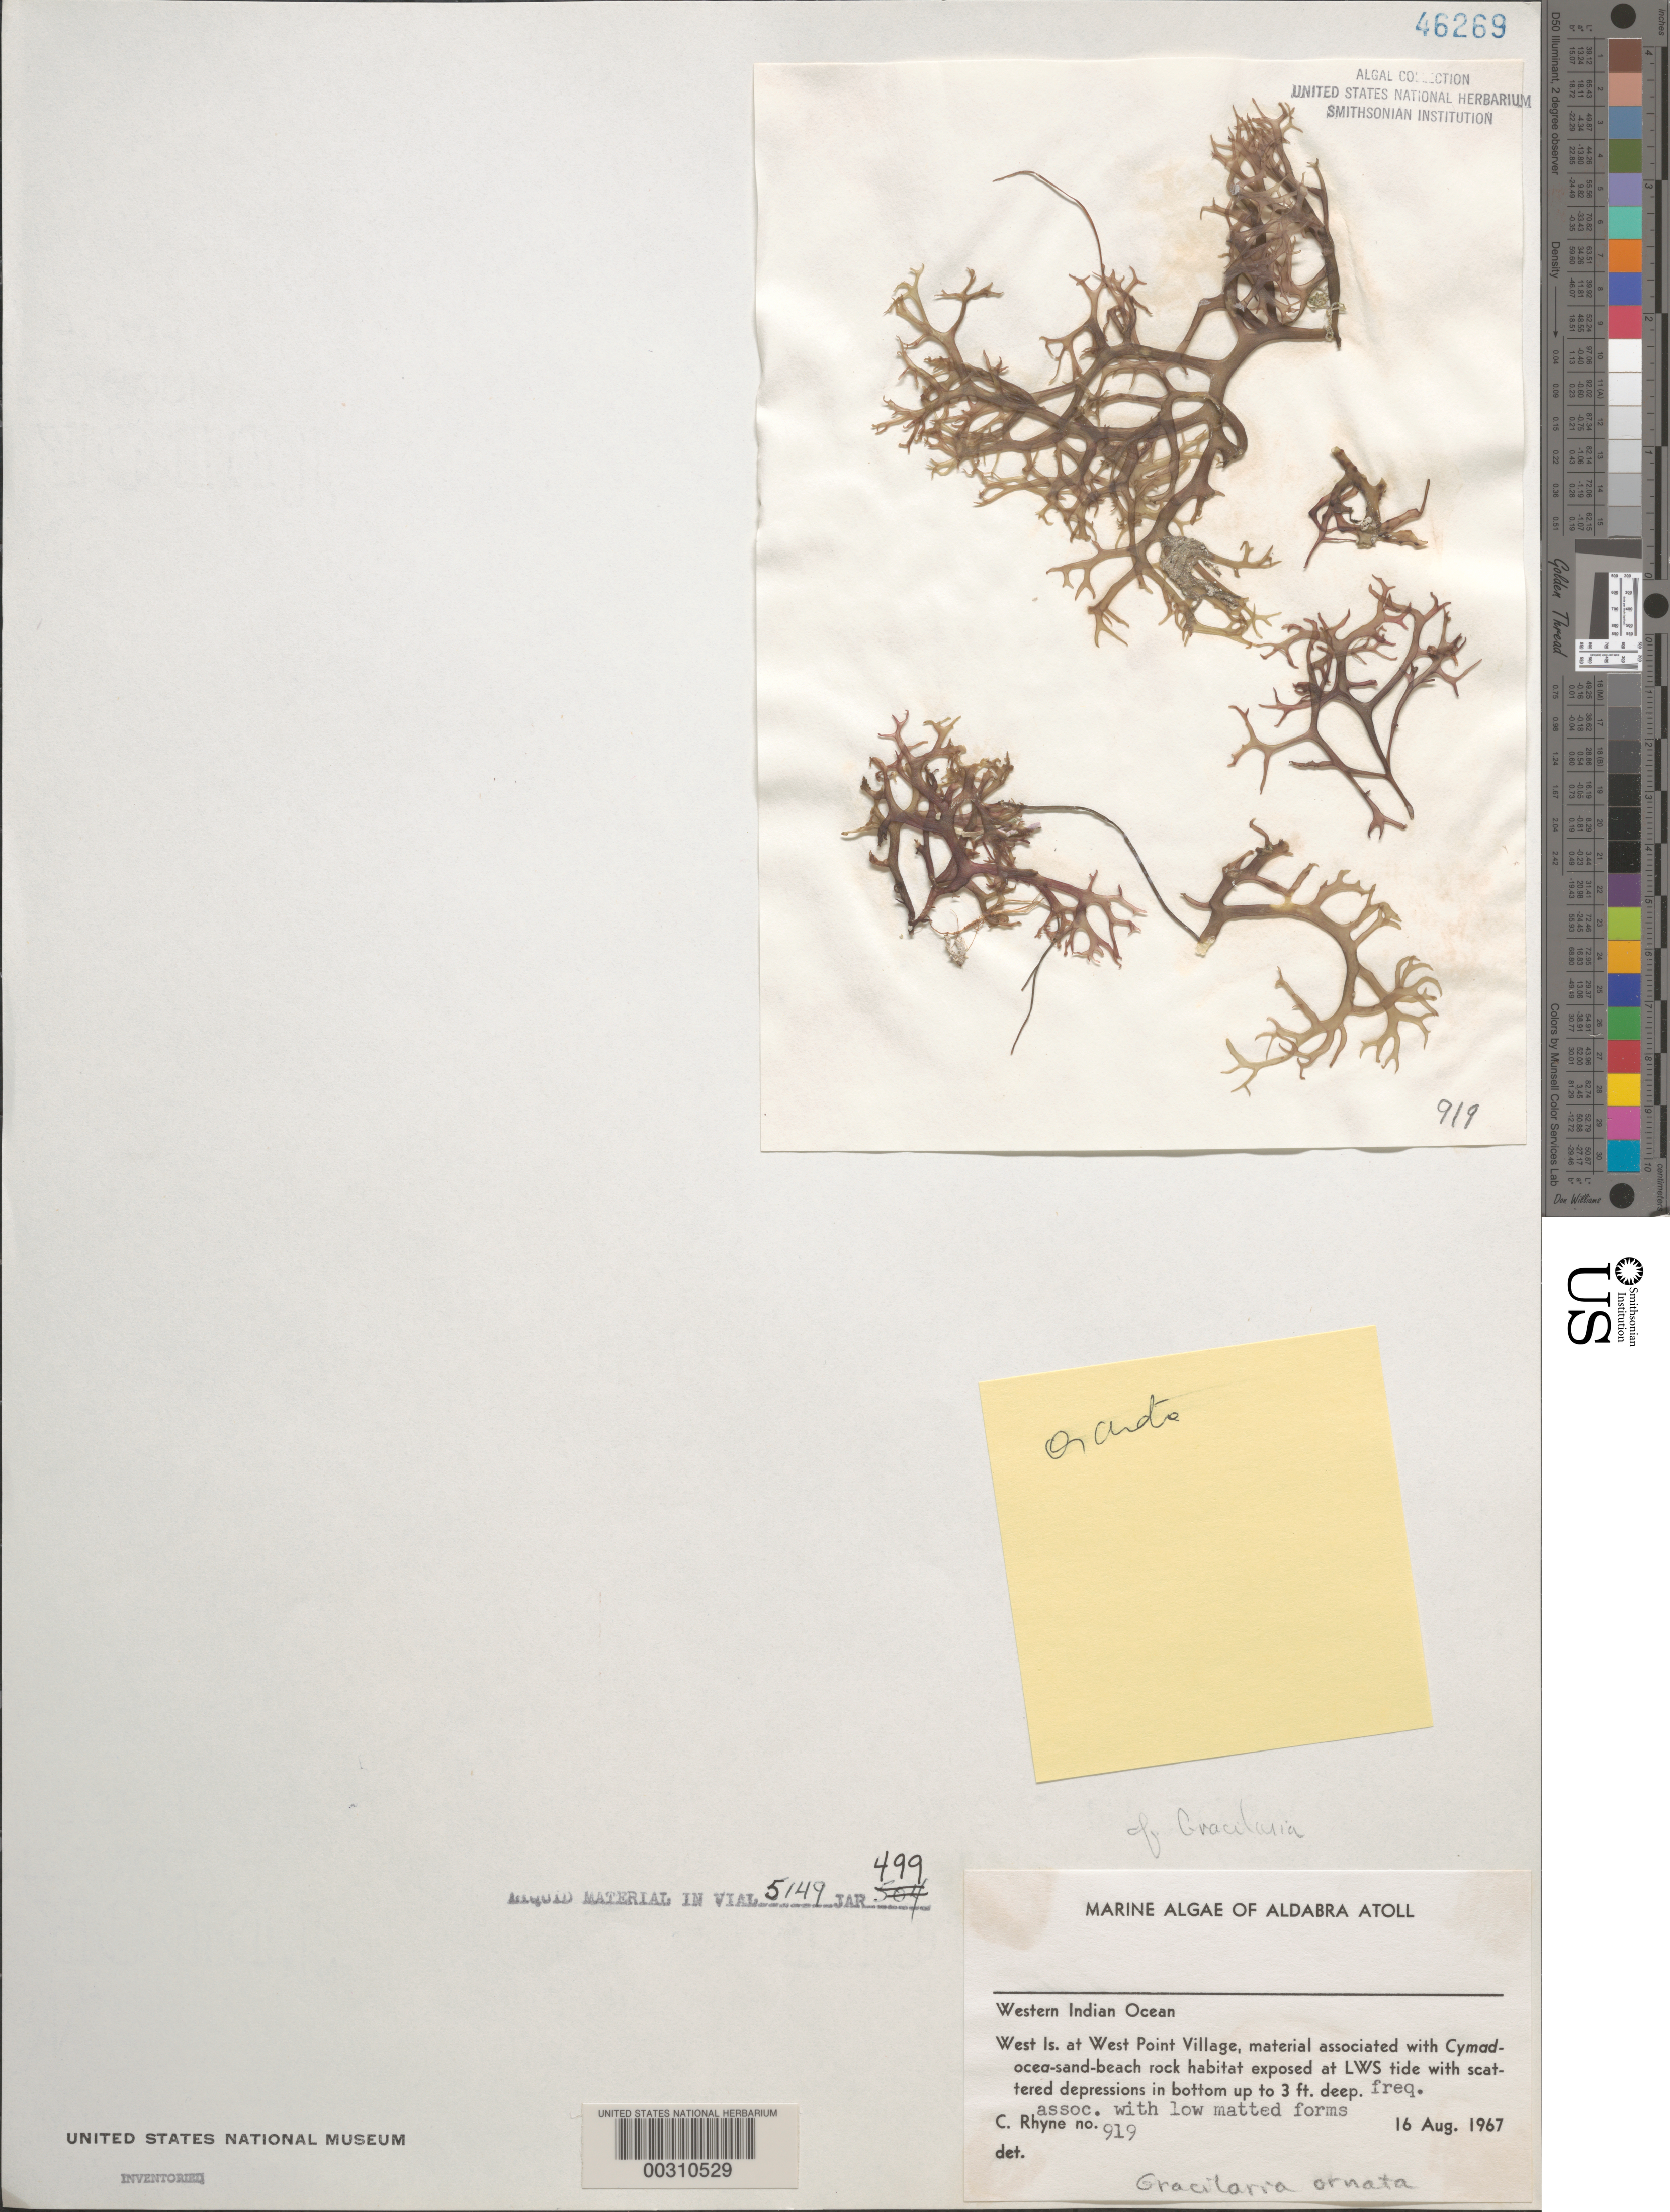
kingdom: Plantae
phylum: Rhodophyta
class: Florideophyceae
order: Gracilariales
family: Gracilariaceae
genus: Gracilaria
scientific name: Gracilaria ornata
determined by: Fredericq, S.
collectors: C. Rhyne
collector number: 919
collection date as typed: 16 Aug 1967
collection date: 1967-08-16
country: Seychelles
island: Aldabra Atoll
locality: West Islet, West Point Village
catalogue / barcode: US 46269